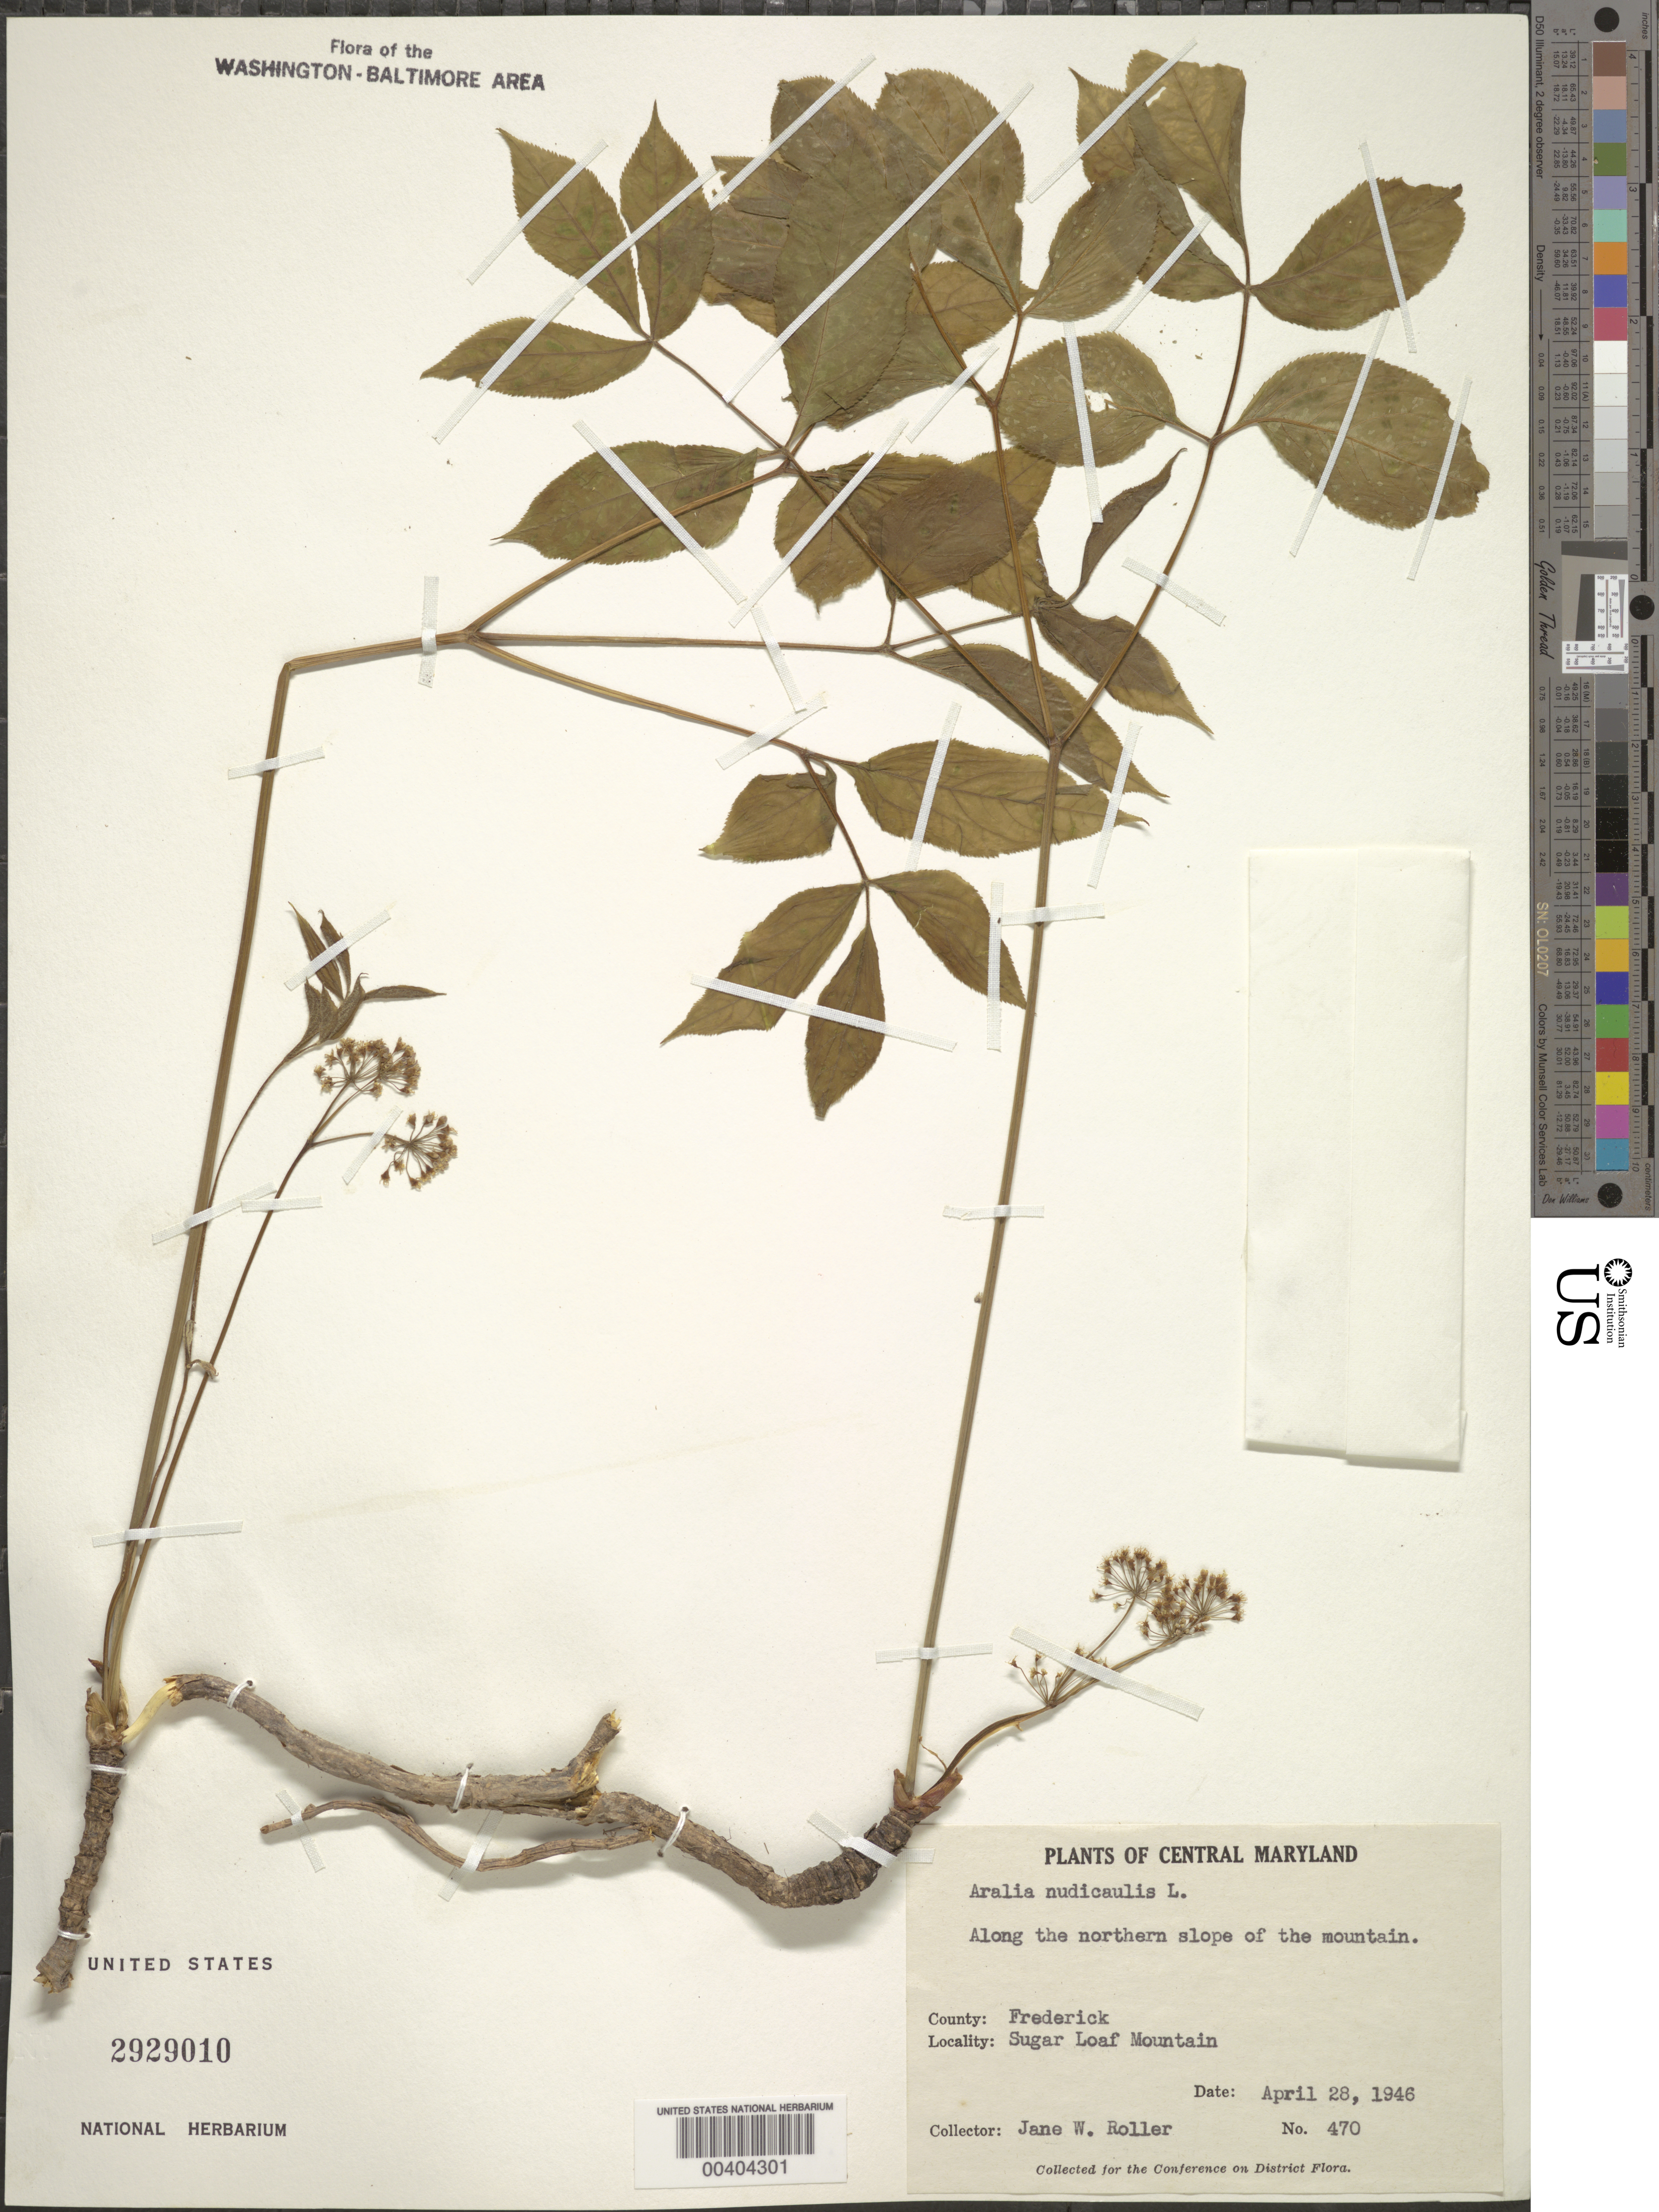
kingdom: Plantae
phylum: Tracheophyta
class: Magnoliopsida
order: Apiales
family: Araliaceae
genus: Aralia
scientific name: Aralia nudicaulis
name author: L.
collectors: J. W. Roller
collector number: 470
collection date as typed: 28 Apr 1946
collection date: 1946-04-28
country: United States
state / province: Maryland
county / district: Frederick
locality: Sugar Loaf Mountain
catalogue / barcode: US 2929010